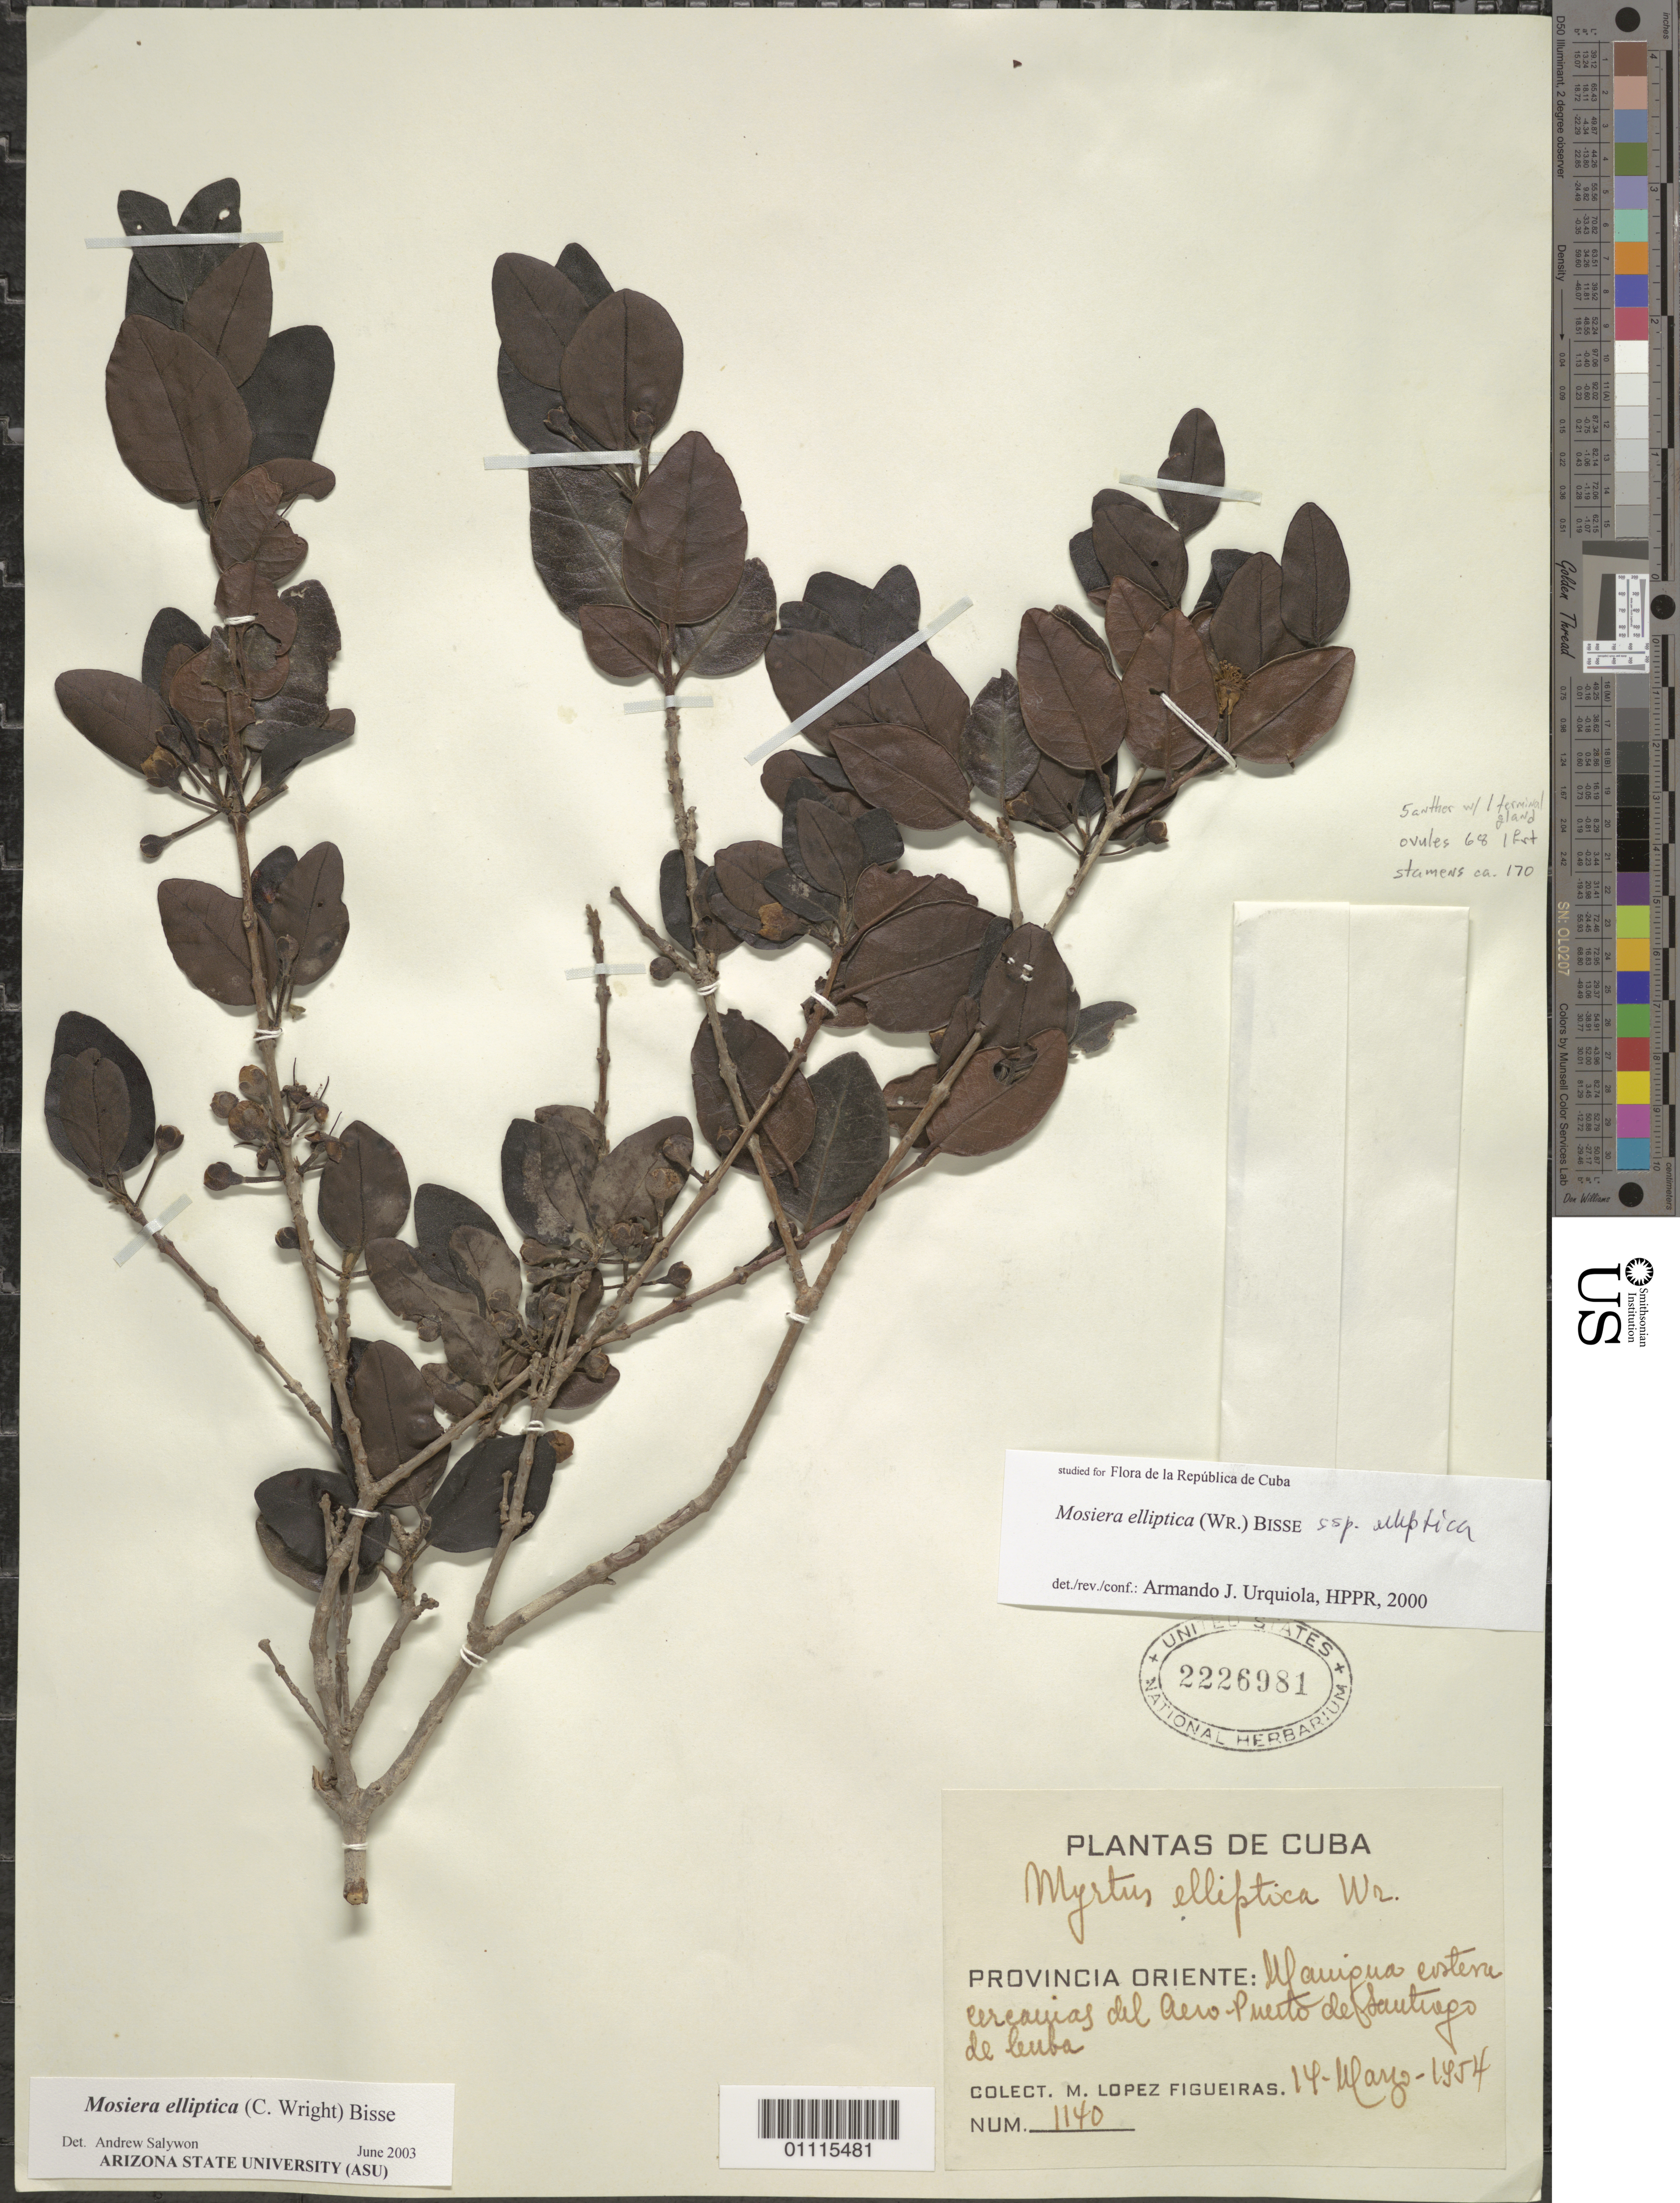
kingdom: Plantae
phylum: Tracheophyta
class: Magnoliopsida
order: Myrtales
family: Myrtaceae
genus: Mosiera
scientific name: Mosiera elliptica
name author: (C. Wright) Bisse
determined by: Salywon, A. M., (ASU)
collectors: M. López Figueiras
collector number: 1140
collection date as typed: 14 Mar 1954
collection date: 1954-03-14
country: Cuba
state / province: Santiago de Cuba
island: Cuba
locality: Santiago de Cuba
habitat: Manigua costera cercanias del aero-puerto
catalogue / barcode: US 2226981